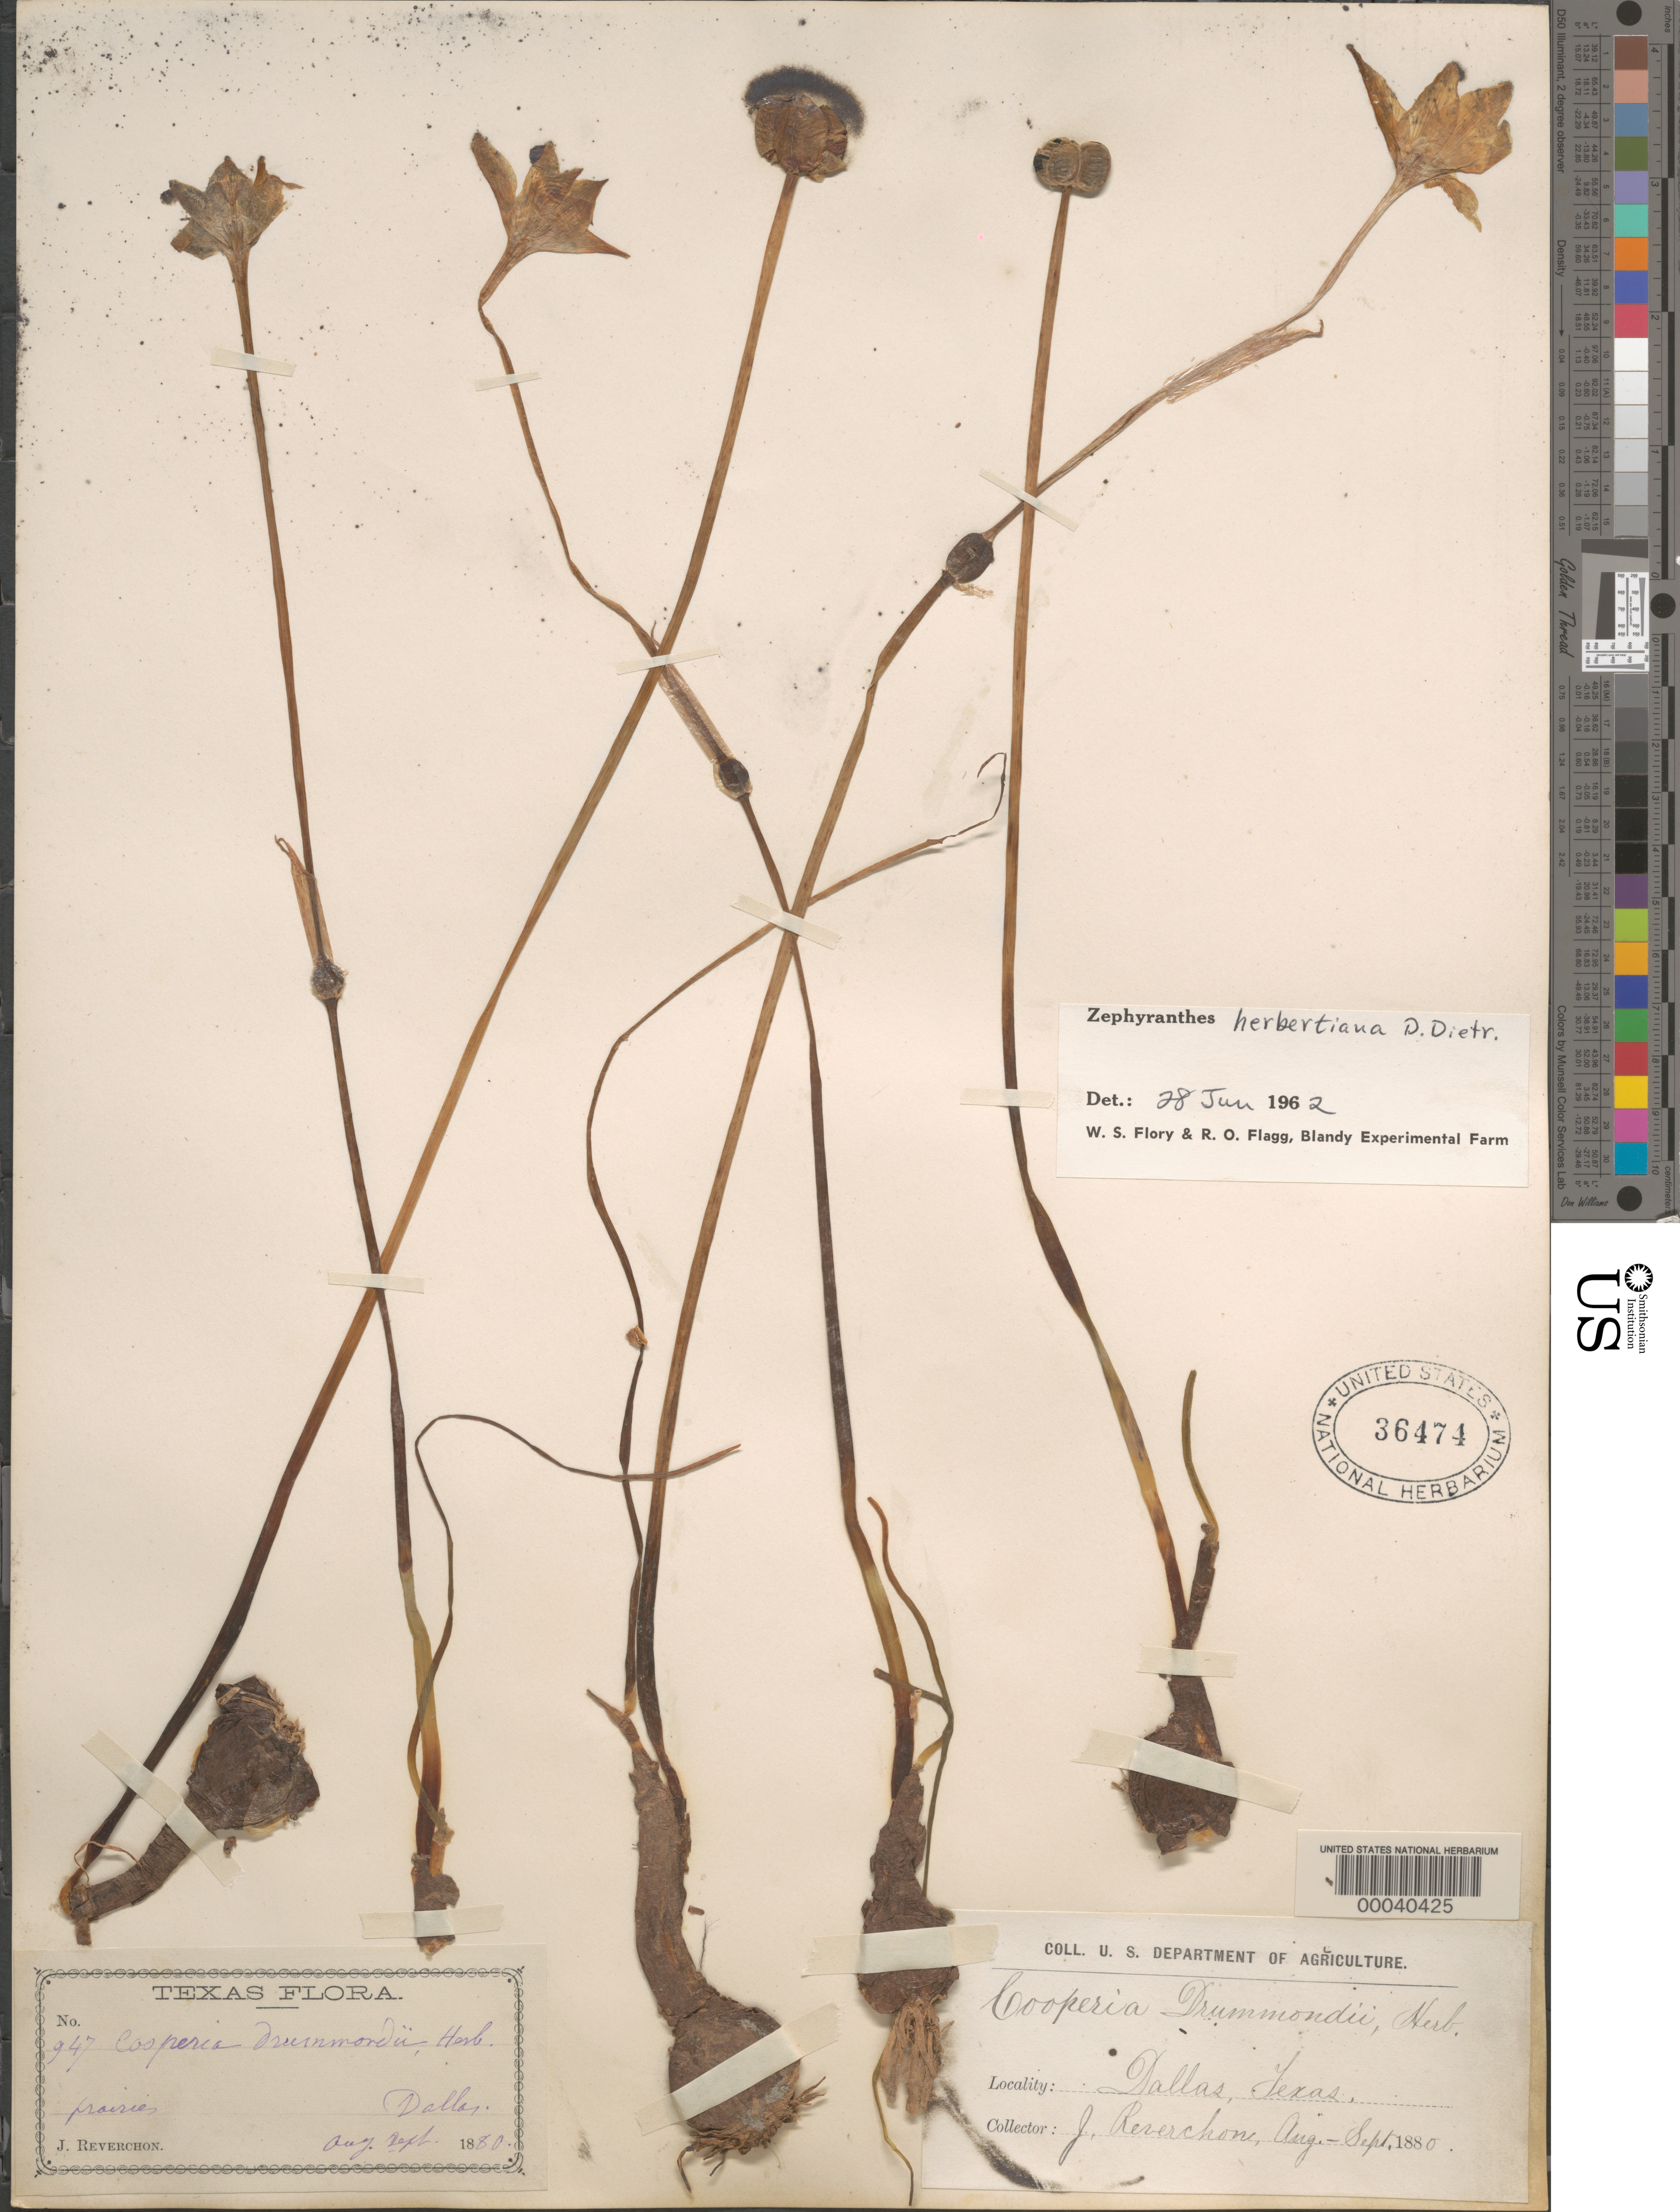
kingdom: Plantae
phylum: Tracheophyta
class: Liliopsida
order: Asparagales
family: Amaryllidaceae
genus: Zephyranthes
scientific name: Zephyranthes herbertiana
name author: D. Dietr.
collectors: J. Reverchon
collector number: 947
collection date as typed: Aug 1880 to -- Sep 1880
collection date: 1880-08/1880-09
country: United States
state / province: Texas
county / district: Dallas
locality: Dallas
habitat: Prairies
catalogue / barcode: US 36474